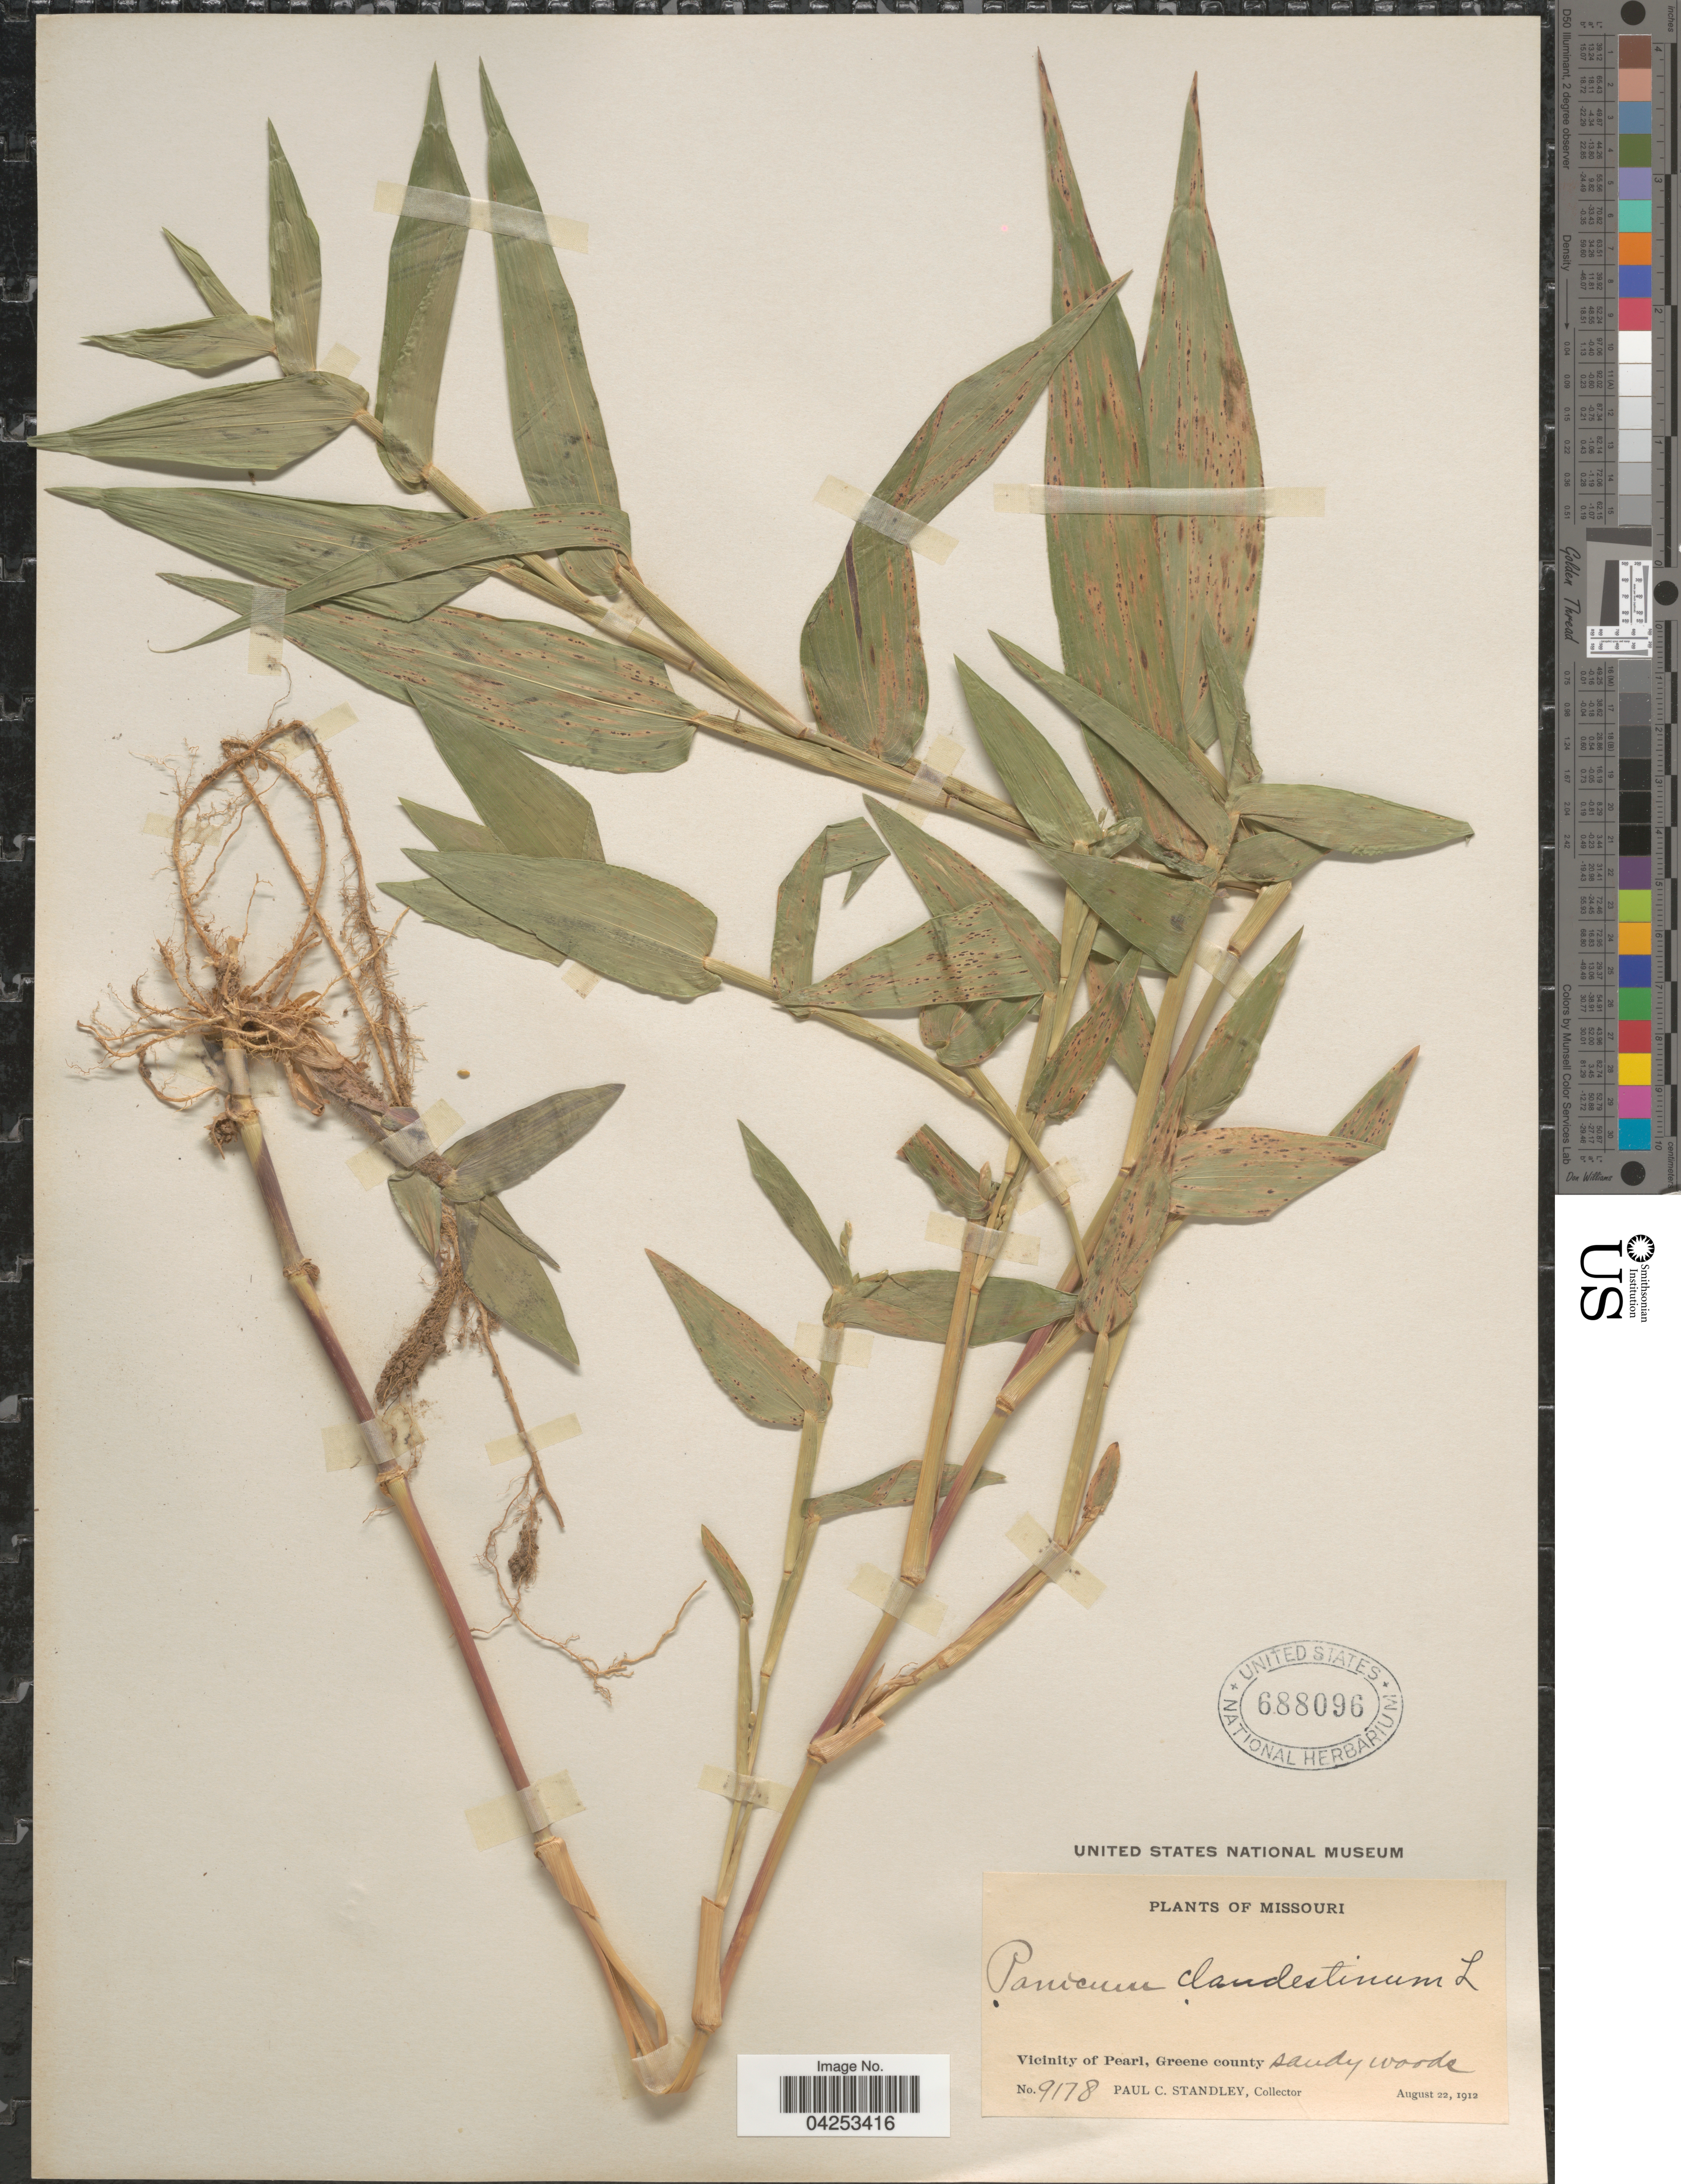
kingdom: Plantae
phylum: Tracheophyta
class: Liliopsida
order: Poales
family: Poaceae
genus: Dichanthelium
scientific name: Dichanthelium clandestinum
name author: (L.) Gould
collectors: P. C. Standley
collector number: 9178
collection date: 1912-08-22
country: United States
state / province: Missouri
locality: Vicinity of Pearl, Greene county.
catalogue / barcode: US 688096